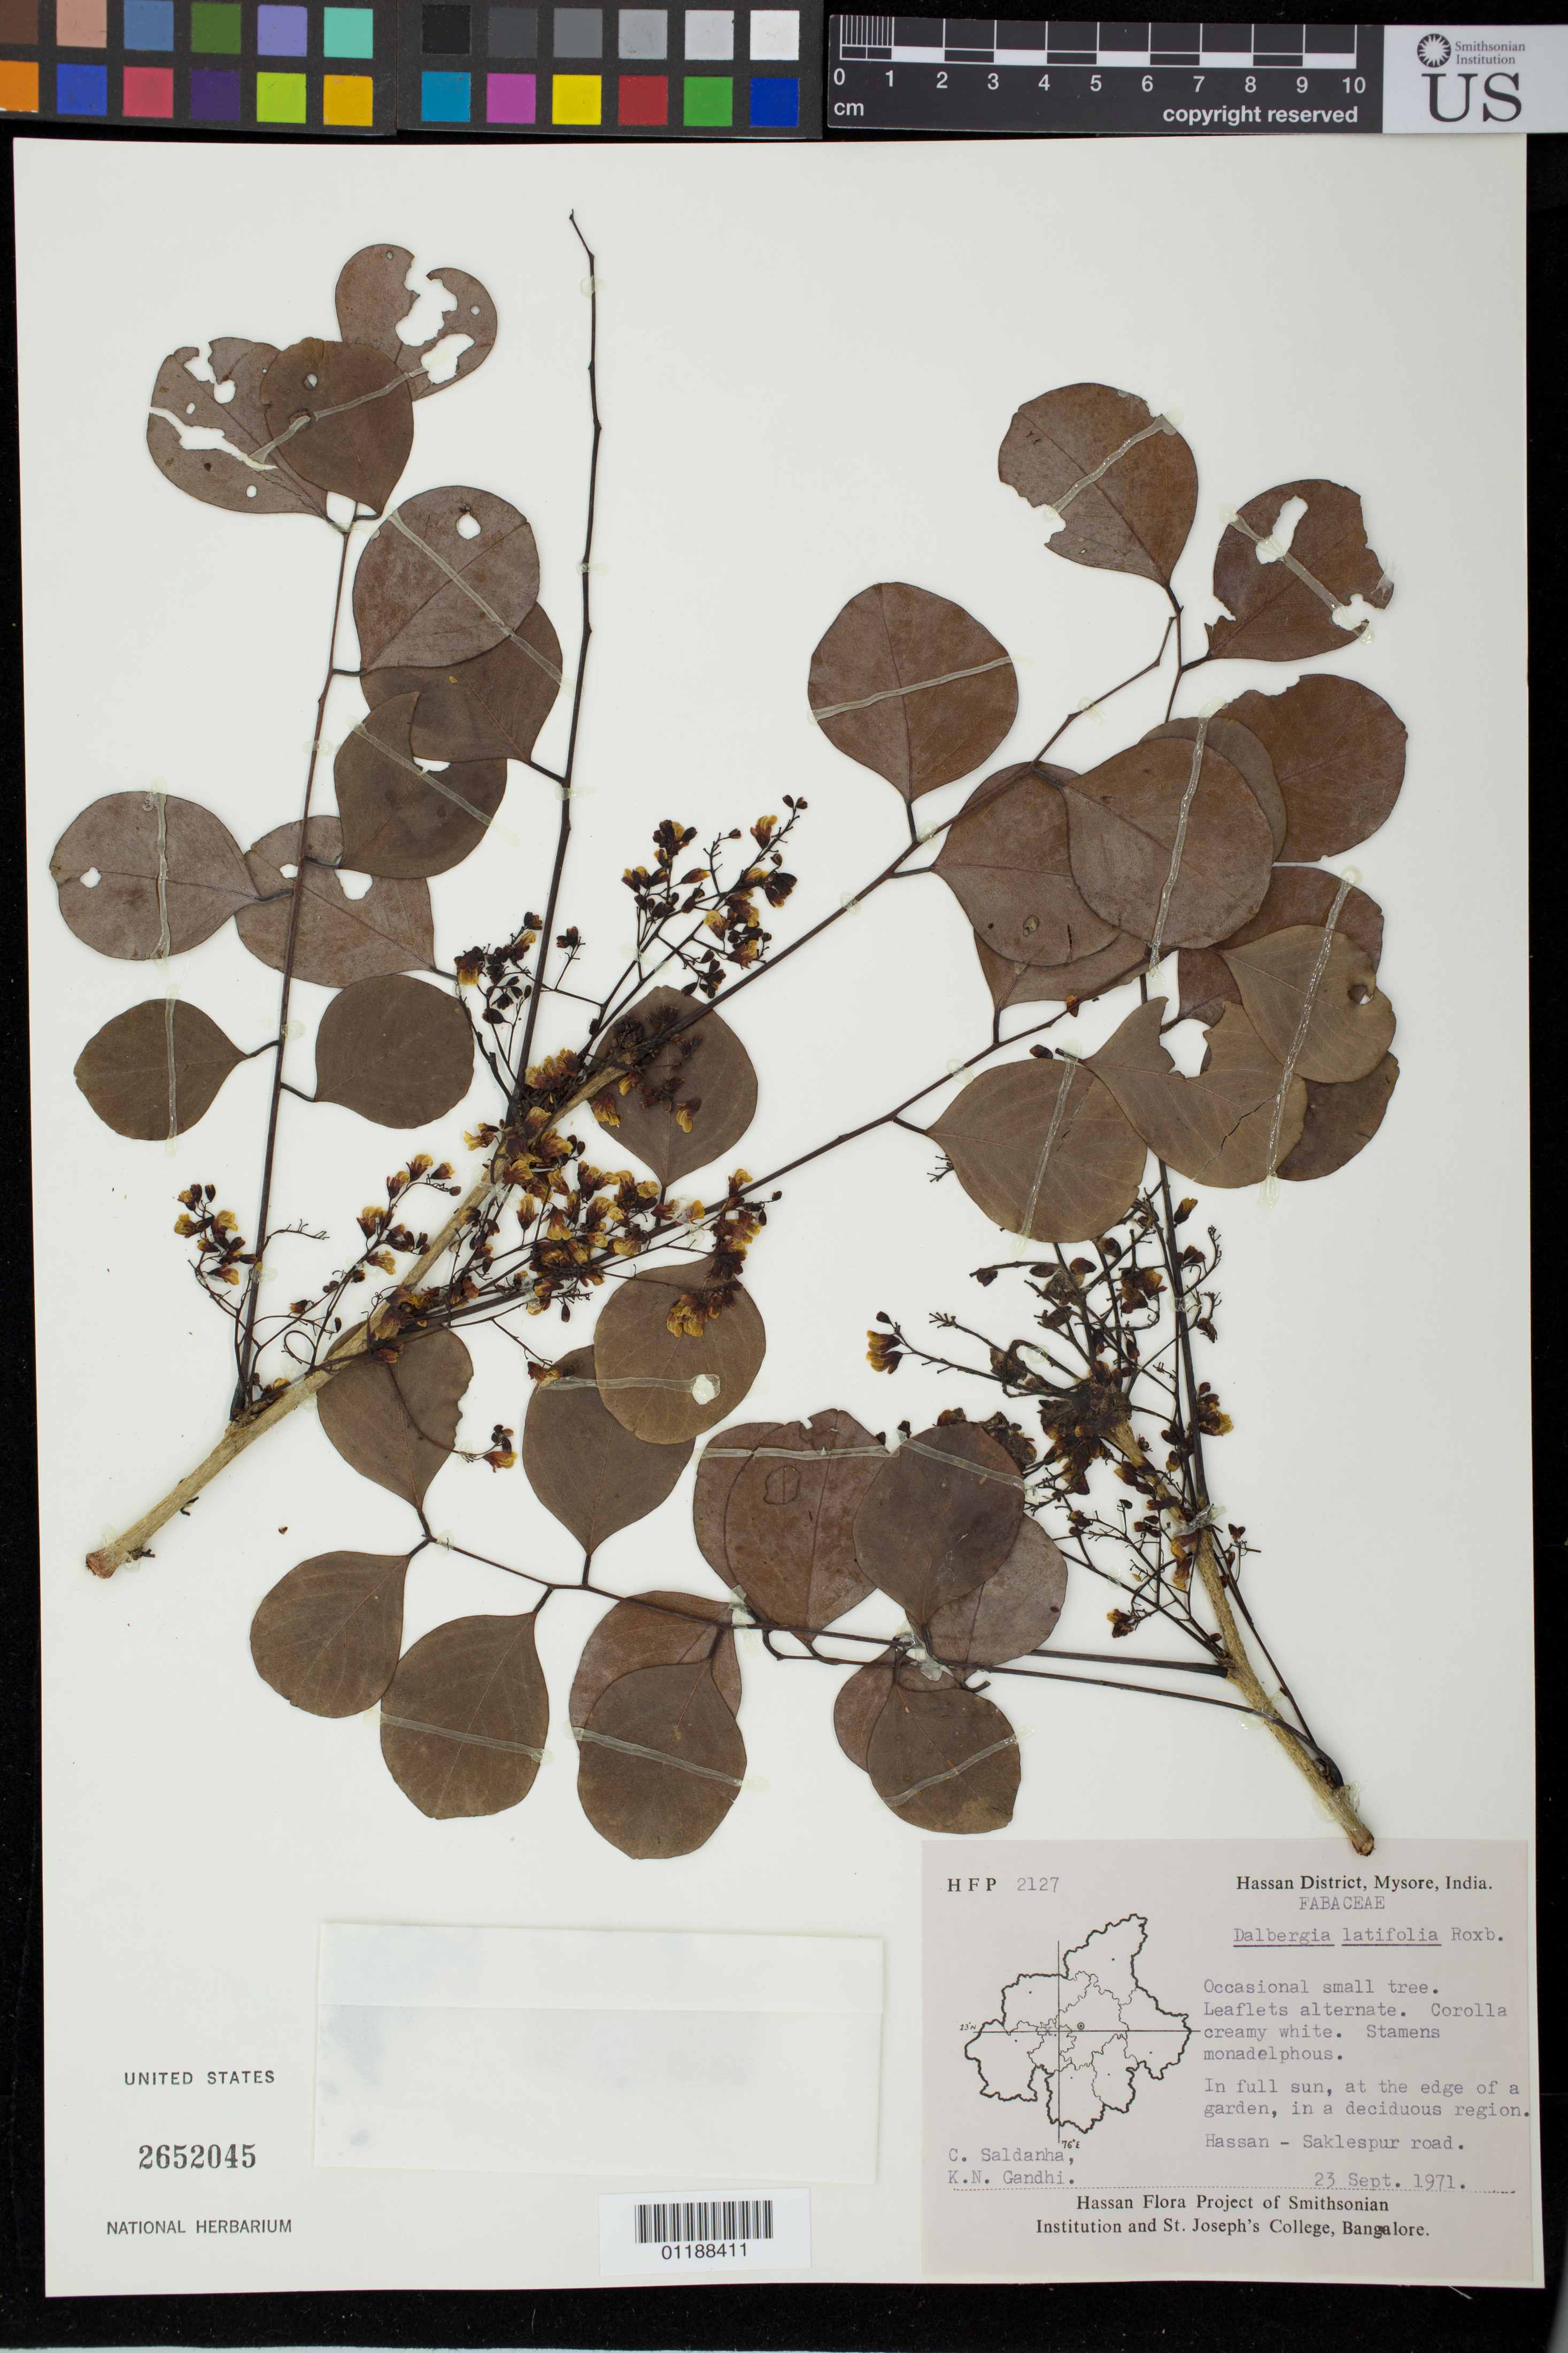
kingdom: Plantae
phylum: Tracheophyta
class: Magnoliopsida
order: Fabales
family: Fabaceae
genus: Dalbergia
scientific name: Dalbergia latifolia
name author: Roxb.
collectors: C. J. Saldanha & K. N. Gandhi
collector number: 2127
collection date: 1971-09-23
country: India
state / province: Karnataka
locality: Hassan District. In full sun, at the edge of a garden, in a deciduous region. Hassan - Saklespure road.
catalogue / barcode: US 2652045